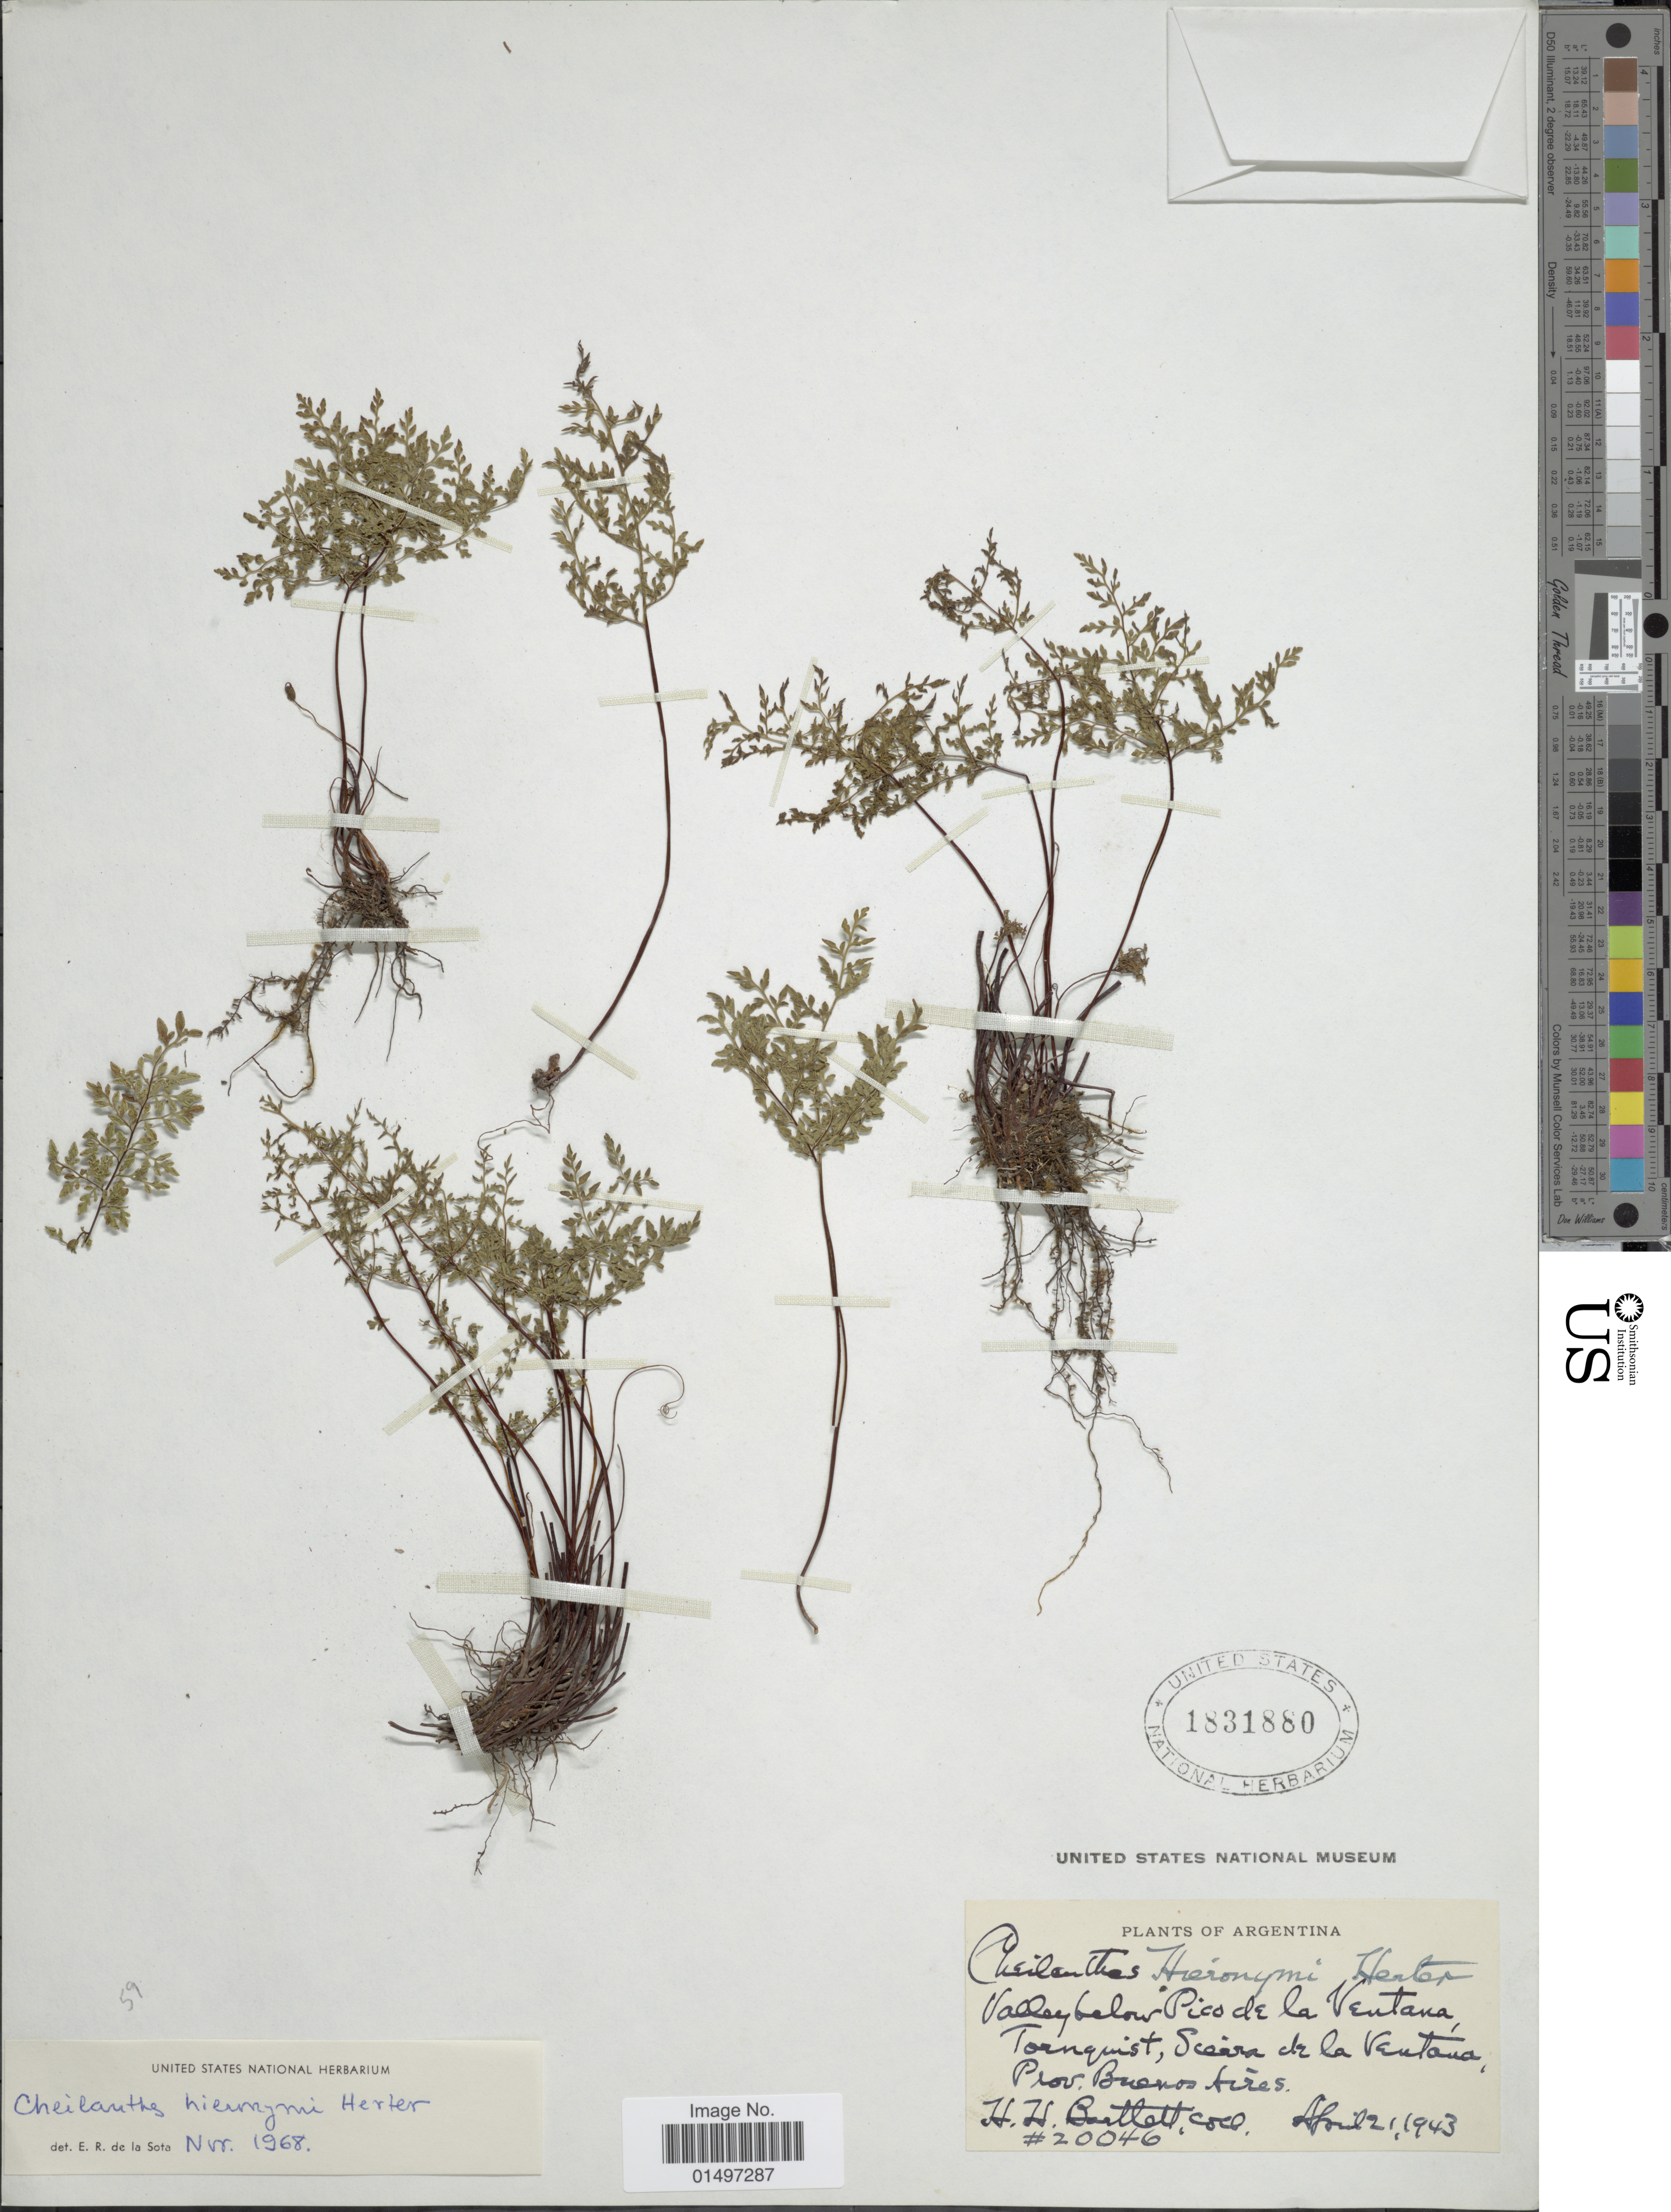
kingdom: Plantae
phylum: Tracheophyta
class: Polypodiopsida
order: Polypodiales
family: Pteridaceae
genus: Gaga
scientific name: Gaga hieronymi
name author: (Herter)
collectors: H. H. Bartlett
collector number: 20046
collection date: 1943-04-21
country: Argentina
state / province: Buenos Aires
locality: Valley below Pico de la Ventana, Tornquist, Sierra de la Ventana.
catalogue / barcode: US 1831880